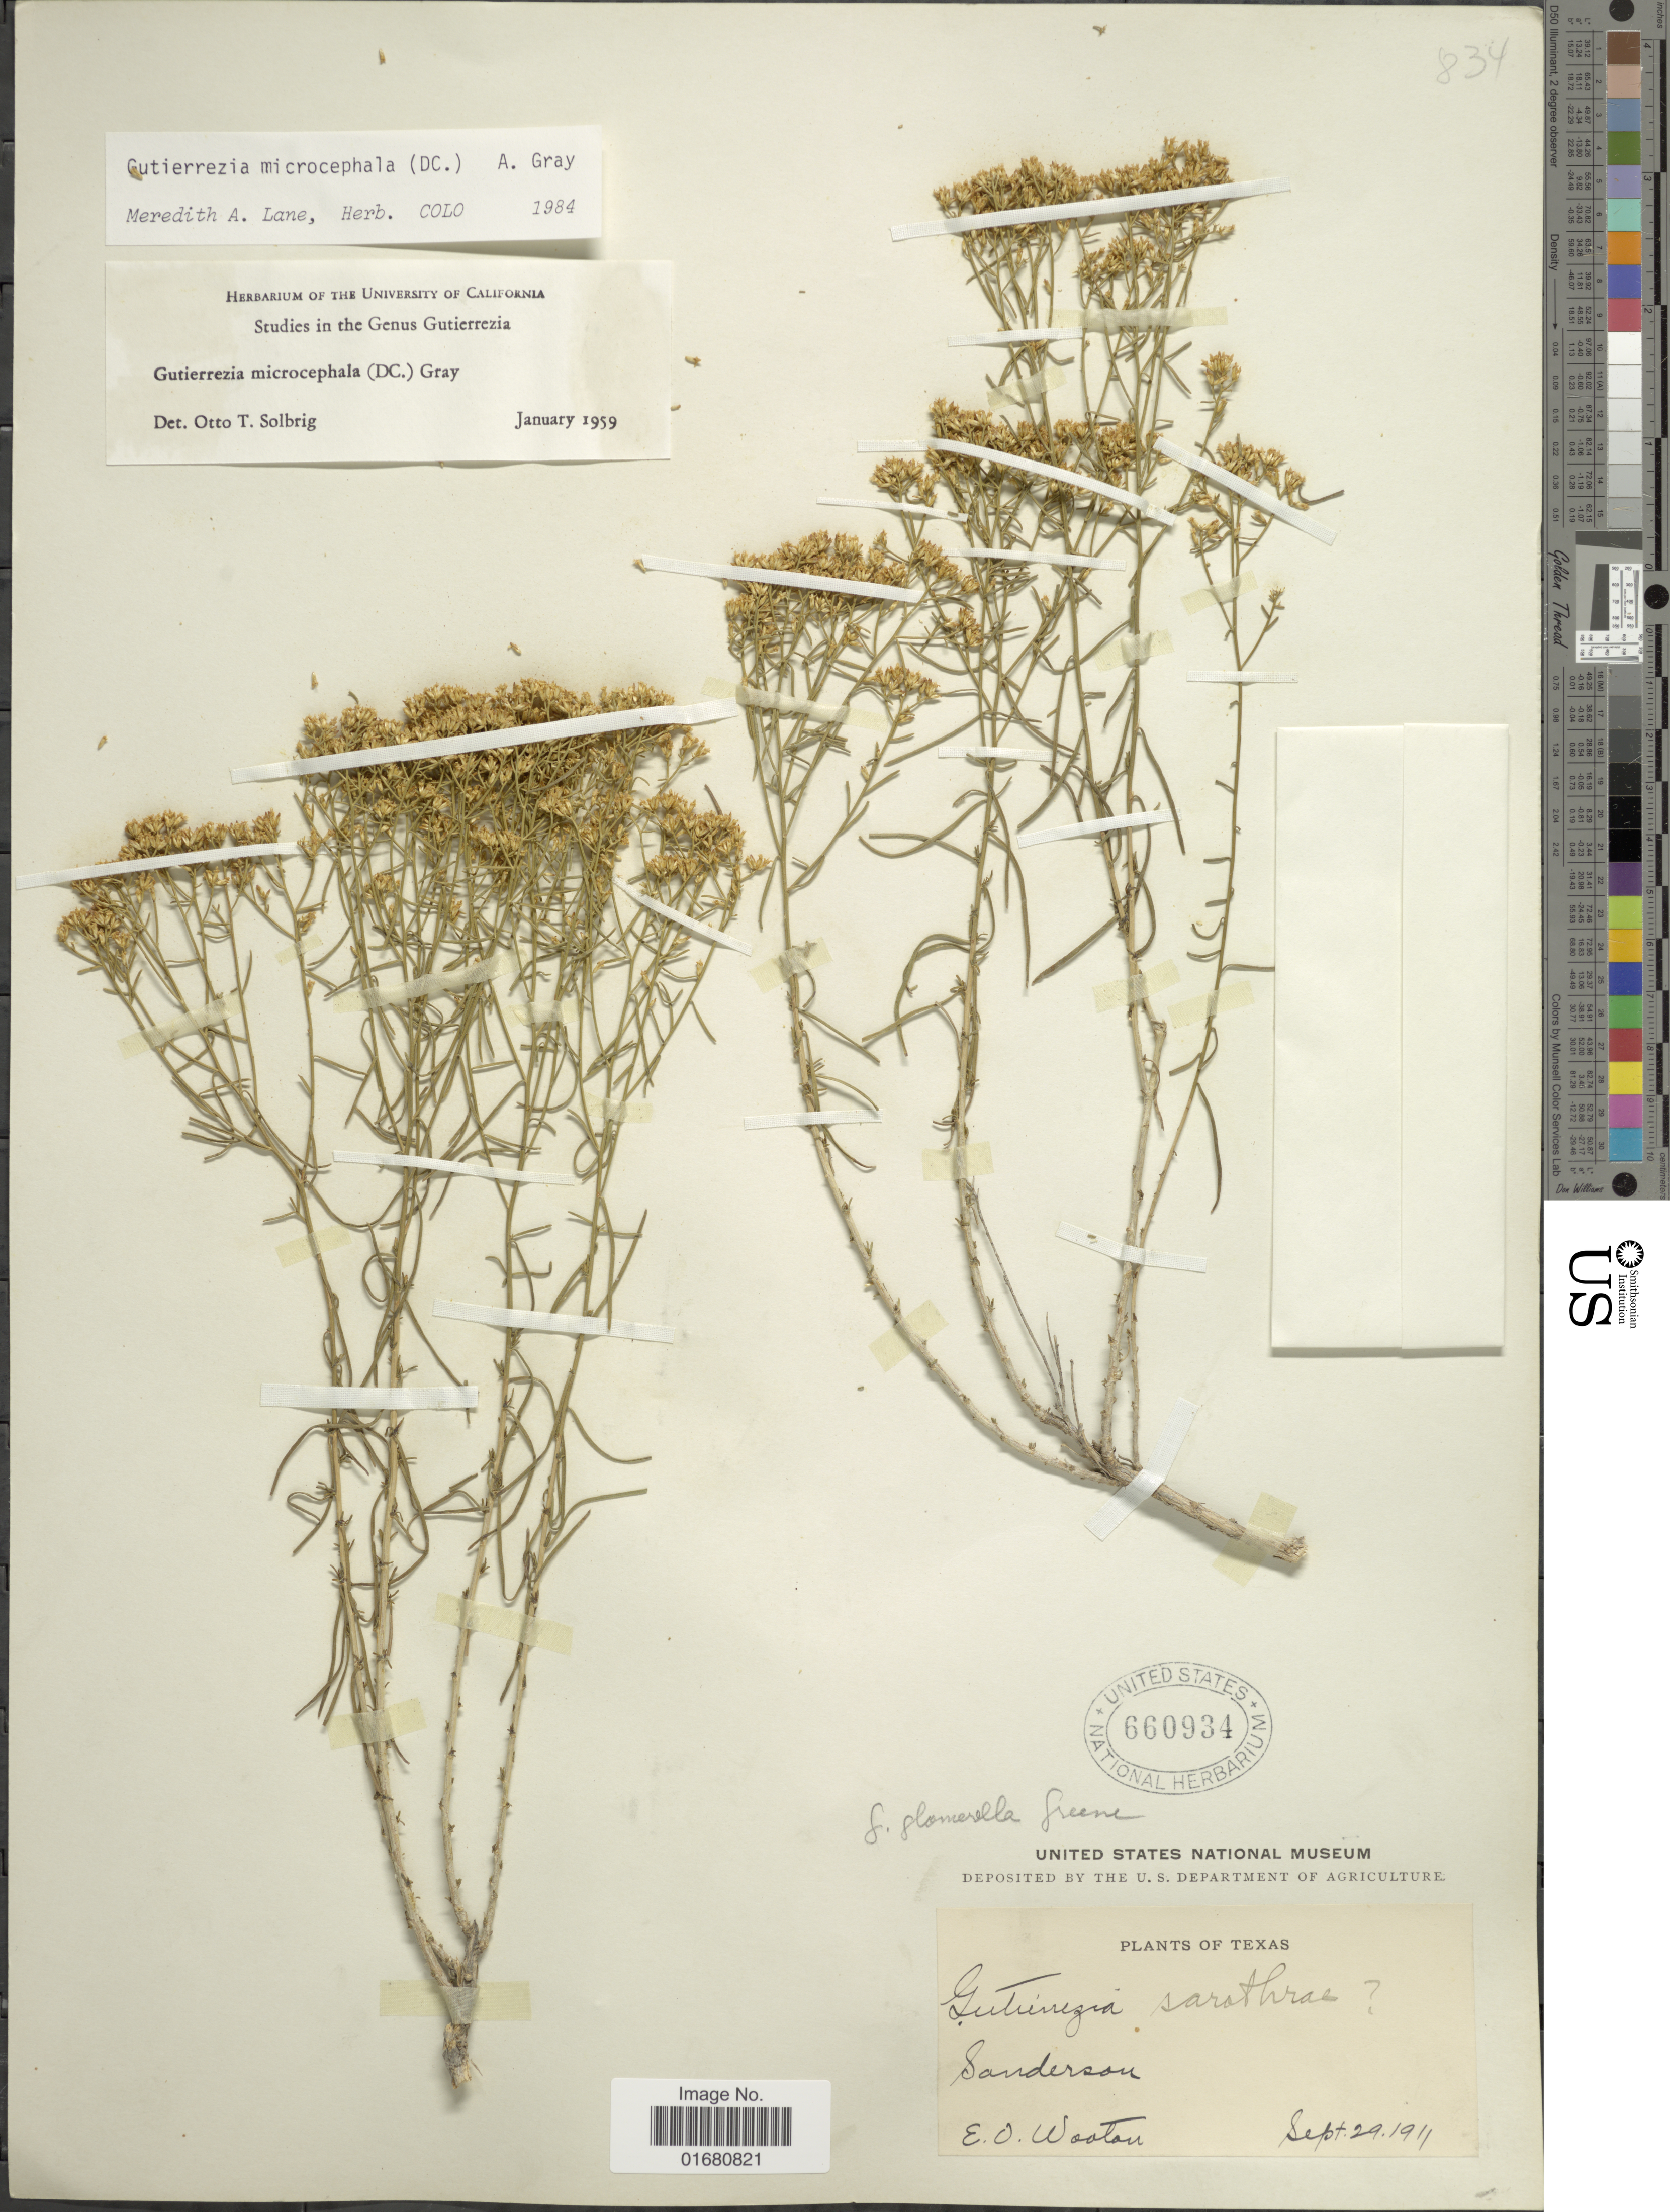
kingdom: Plantae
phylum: Tracheophyta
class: Magnoliopsida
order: Asterales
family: Asteraceae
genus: Gutierrezia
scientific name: Gutierrezia microcephala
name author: (DC.) A. Gray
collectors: E. O. Wooton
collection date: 1911-09-29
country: United States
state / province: Texas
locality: Sanderson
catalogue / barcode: US 660934